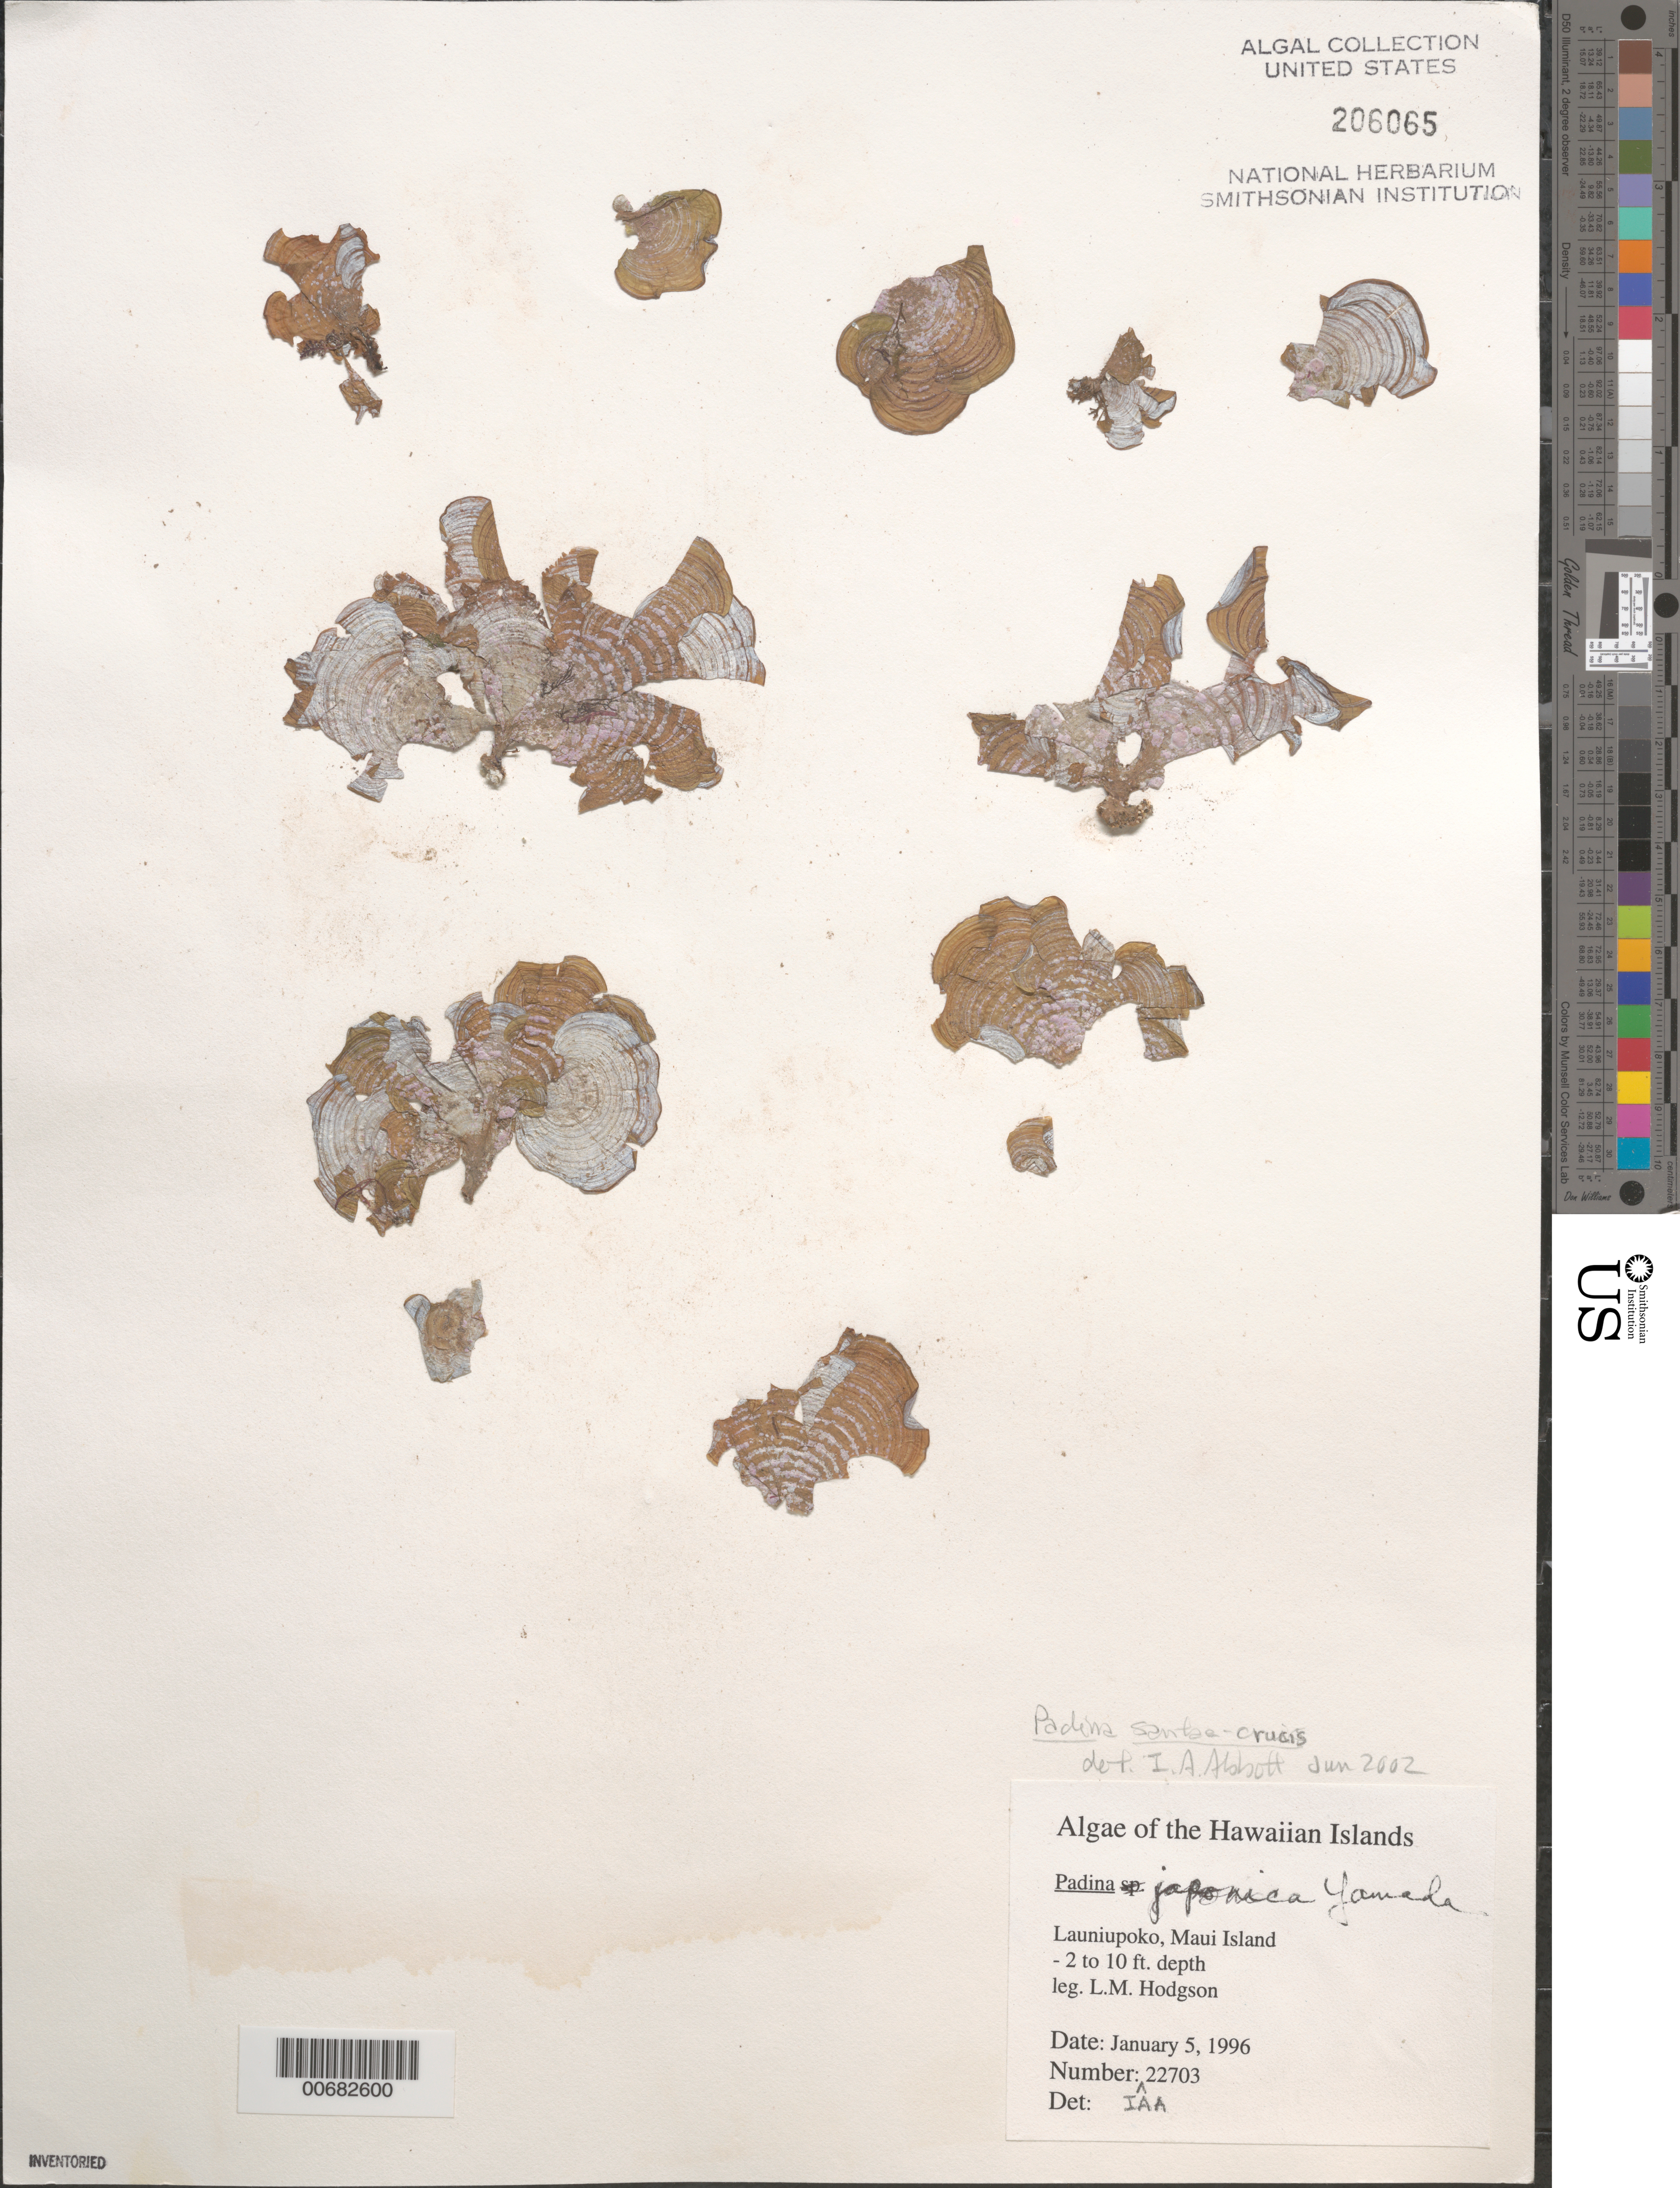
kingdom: Chromista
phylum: Ochrophyta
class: Phaeophyceae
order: Dictyotales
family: Dictyotaceae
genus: Padina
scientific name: Padina sanctae-crucis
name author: Børgesen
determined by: Abbott, Isabella A.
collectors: L. M. Hodgson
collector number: IAA 22703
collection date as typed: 05 Jan 1996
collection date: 1996-01-05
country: United States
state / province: Hawaii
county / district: Maui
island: Maui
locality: Launiupoko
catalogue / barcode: US 206065